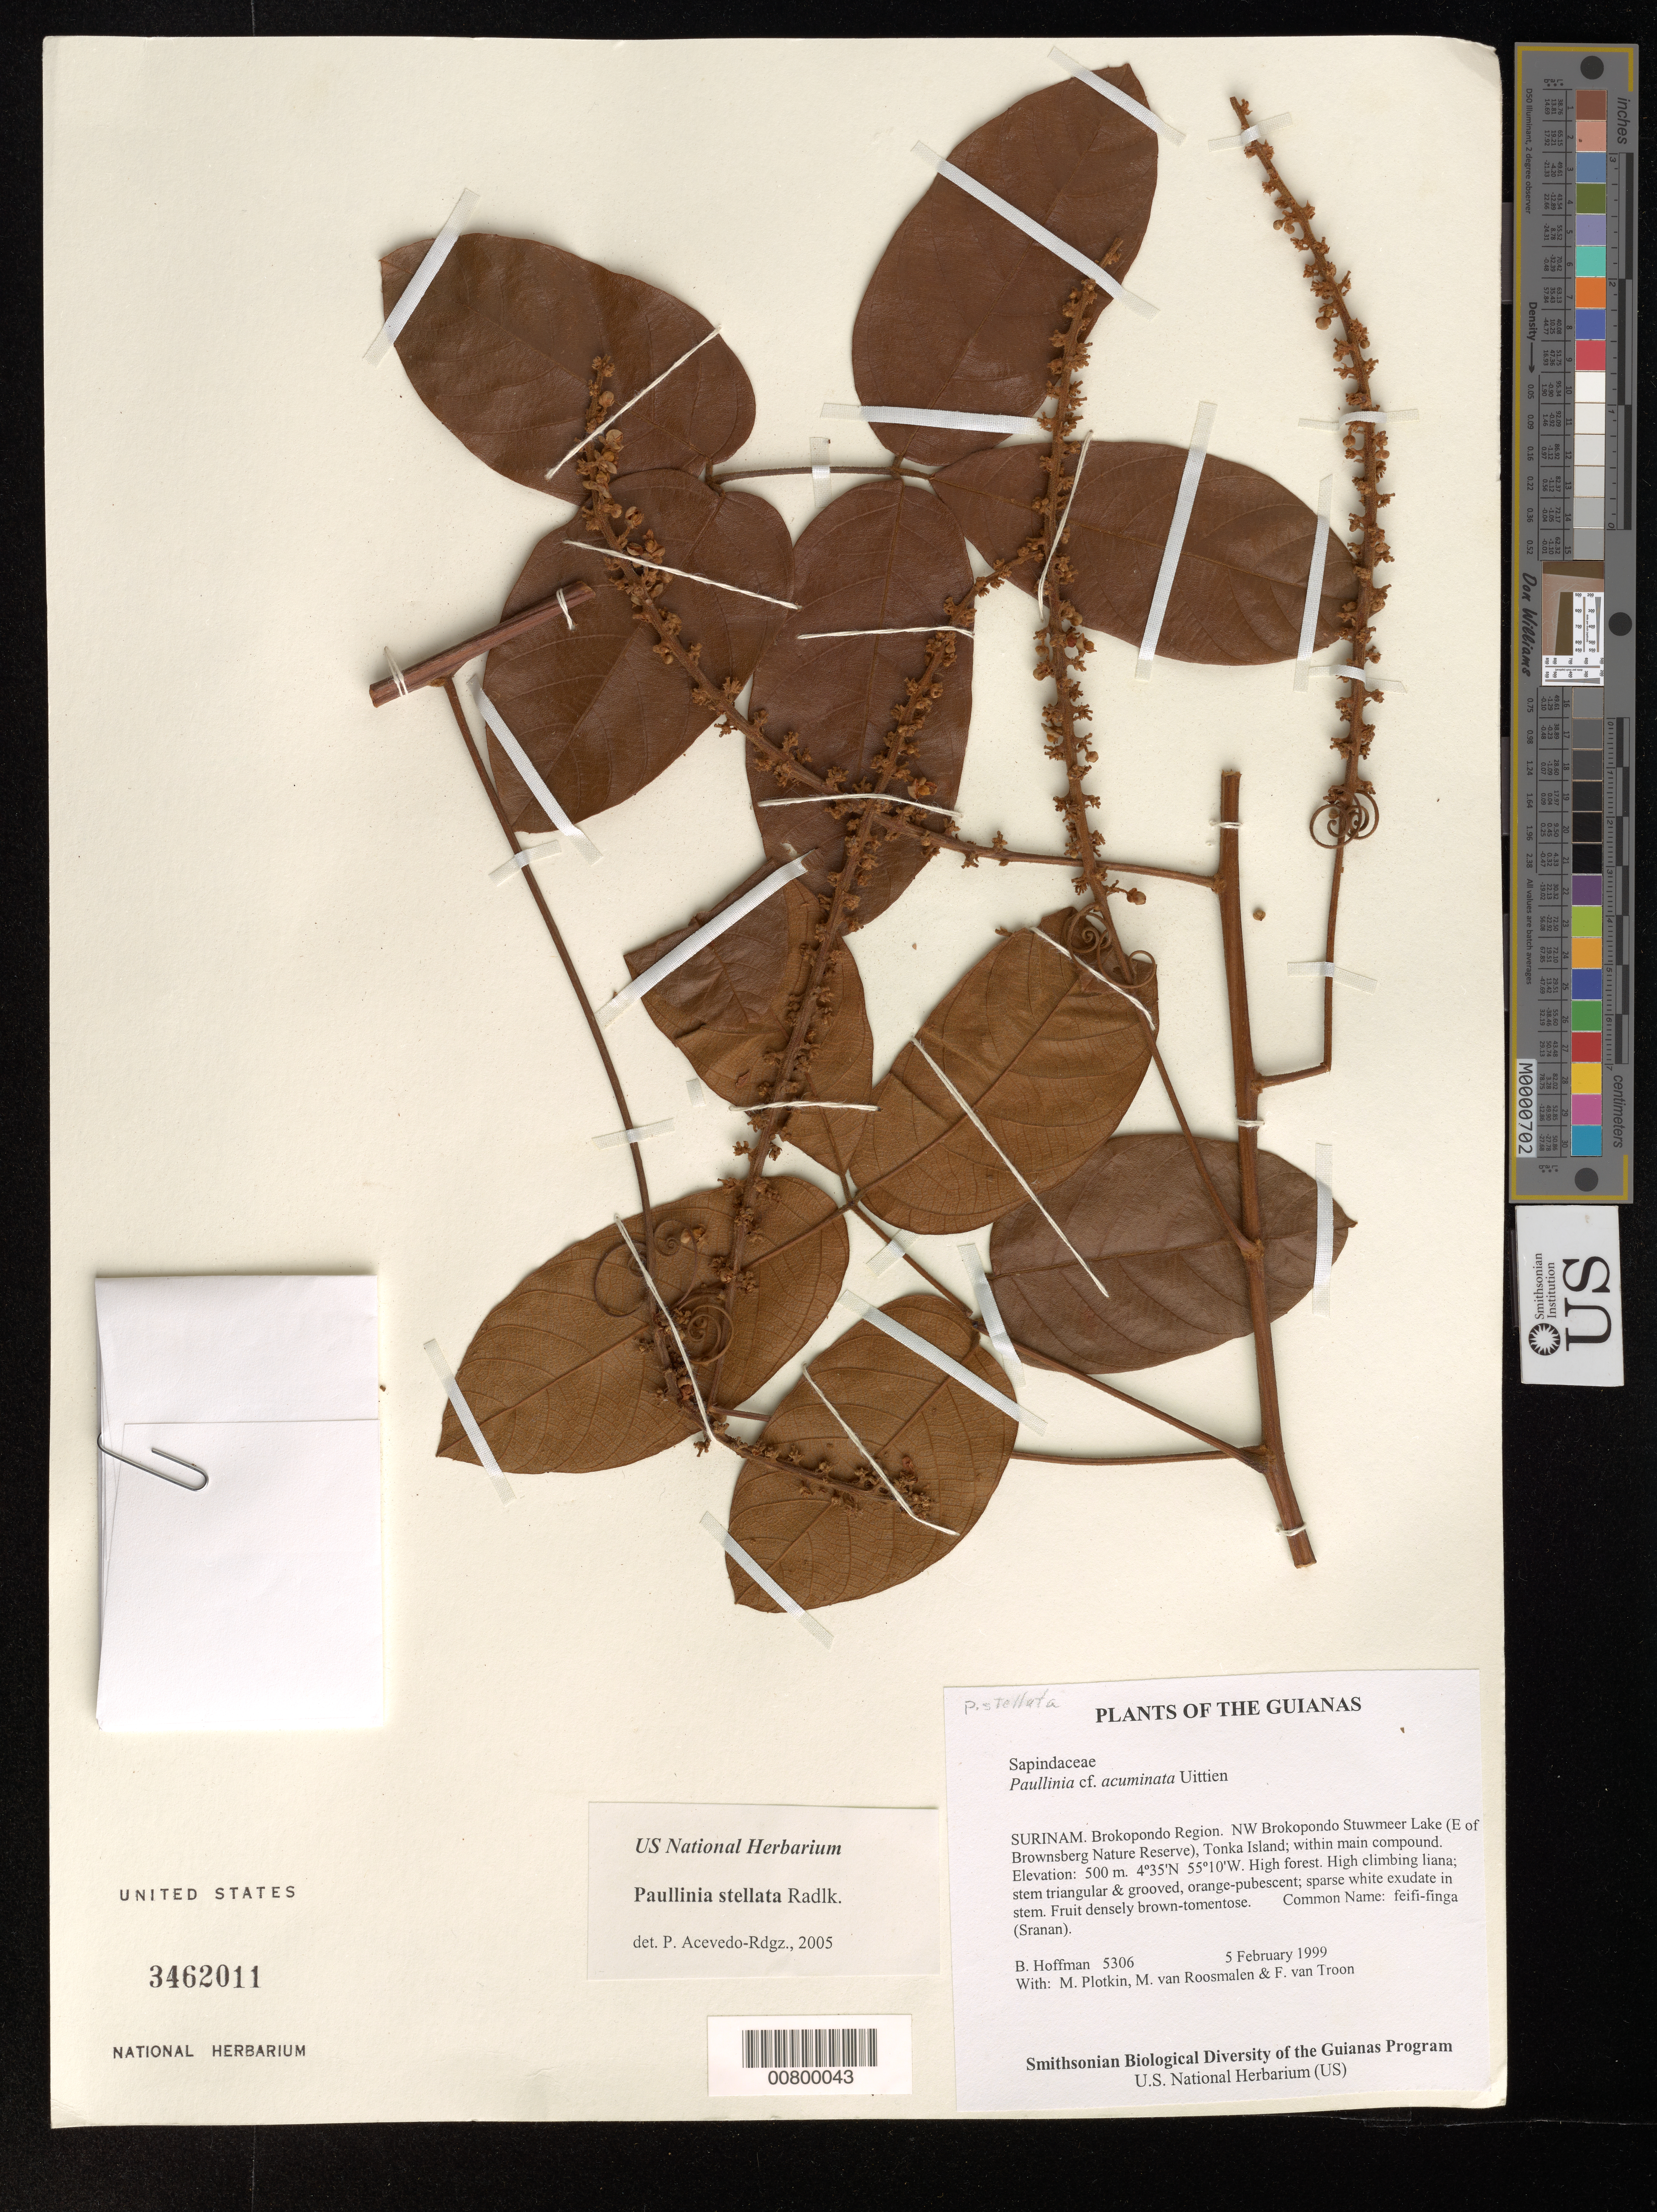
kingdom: Plantae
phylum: Tracheophyta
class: Magnoliopsida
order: Sapindales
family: Sapindaceae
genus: Paullinia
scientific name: Paullinia stellata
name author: Radlk.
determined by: Acevedo-Rodríguez, P., (BOT), Smithsonian Institution - National Museum of Natural History (UNITED STATES)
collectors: B. Hoffman, M. Plotkin, M. Roosmalen & F. Van Troon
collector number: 5306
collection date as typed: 5 February 1999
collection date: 1999-02-05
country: Suriname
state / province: Brokopondo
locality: NW Brokopondo Stuwmeer Lake (E of Brownsberg Nature Reserve), Tonka Island; within main compound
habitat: High forest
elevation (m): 500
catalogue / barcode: US 3462011